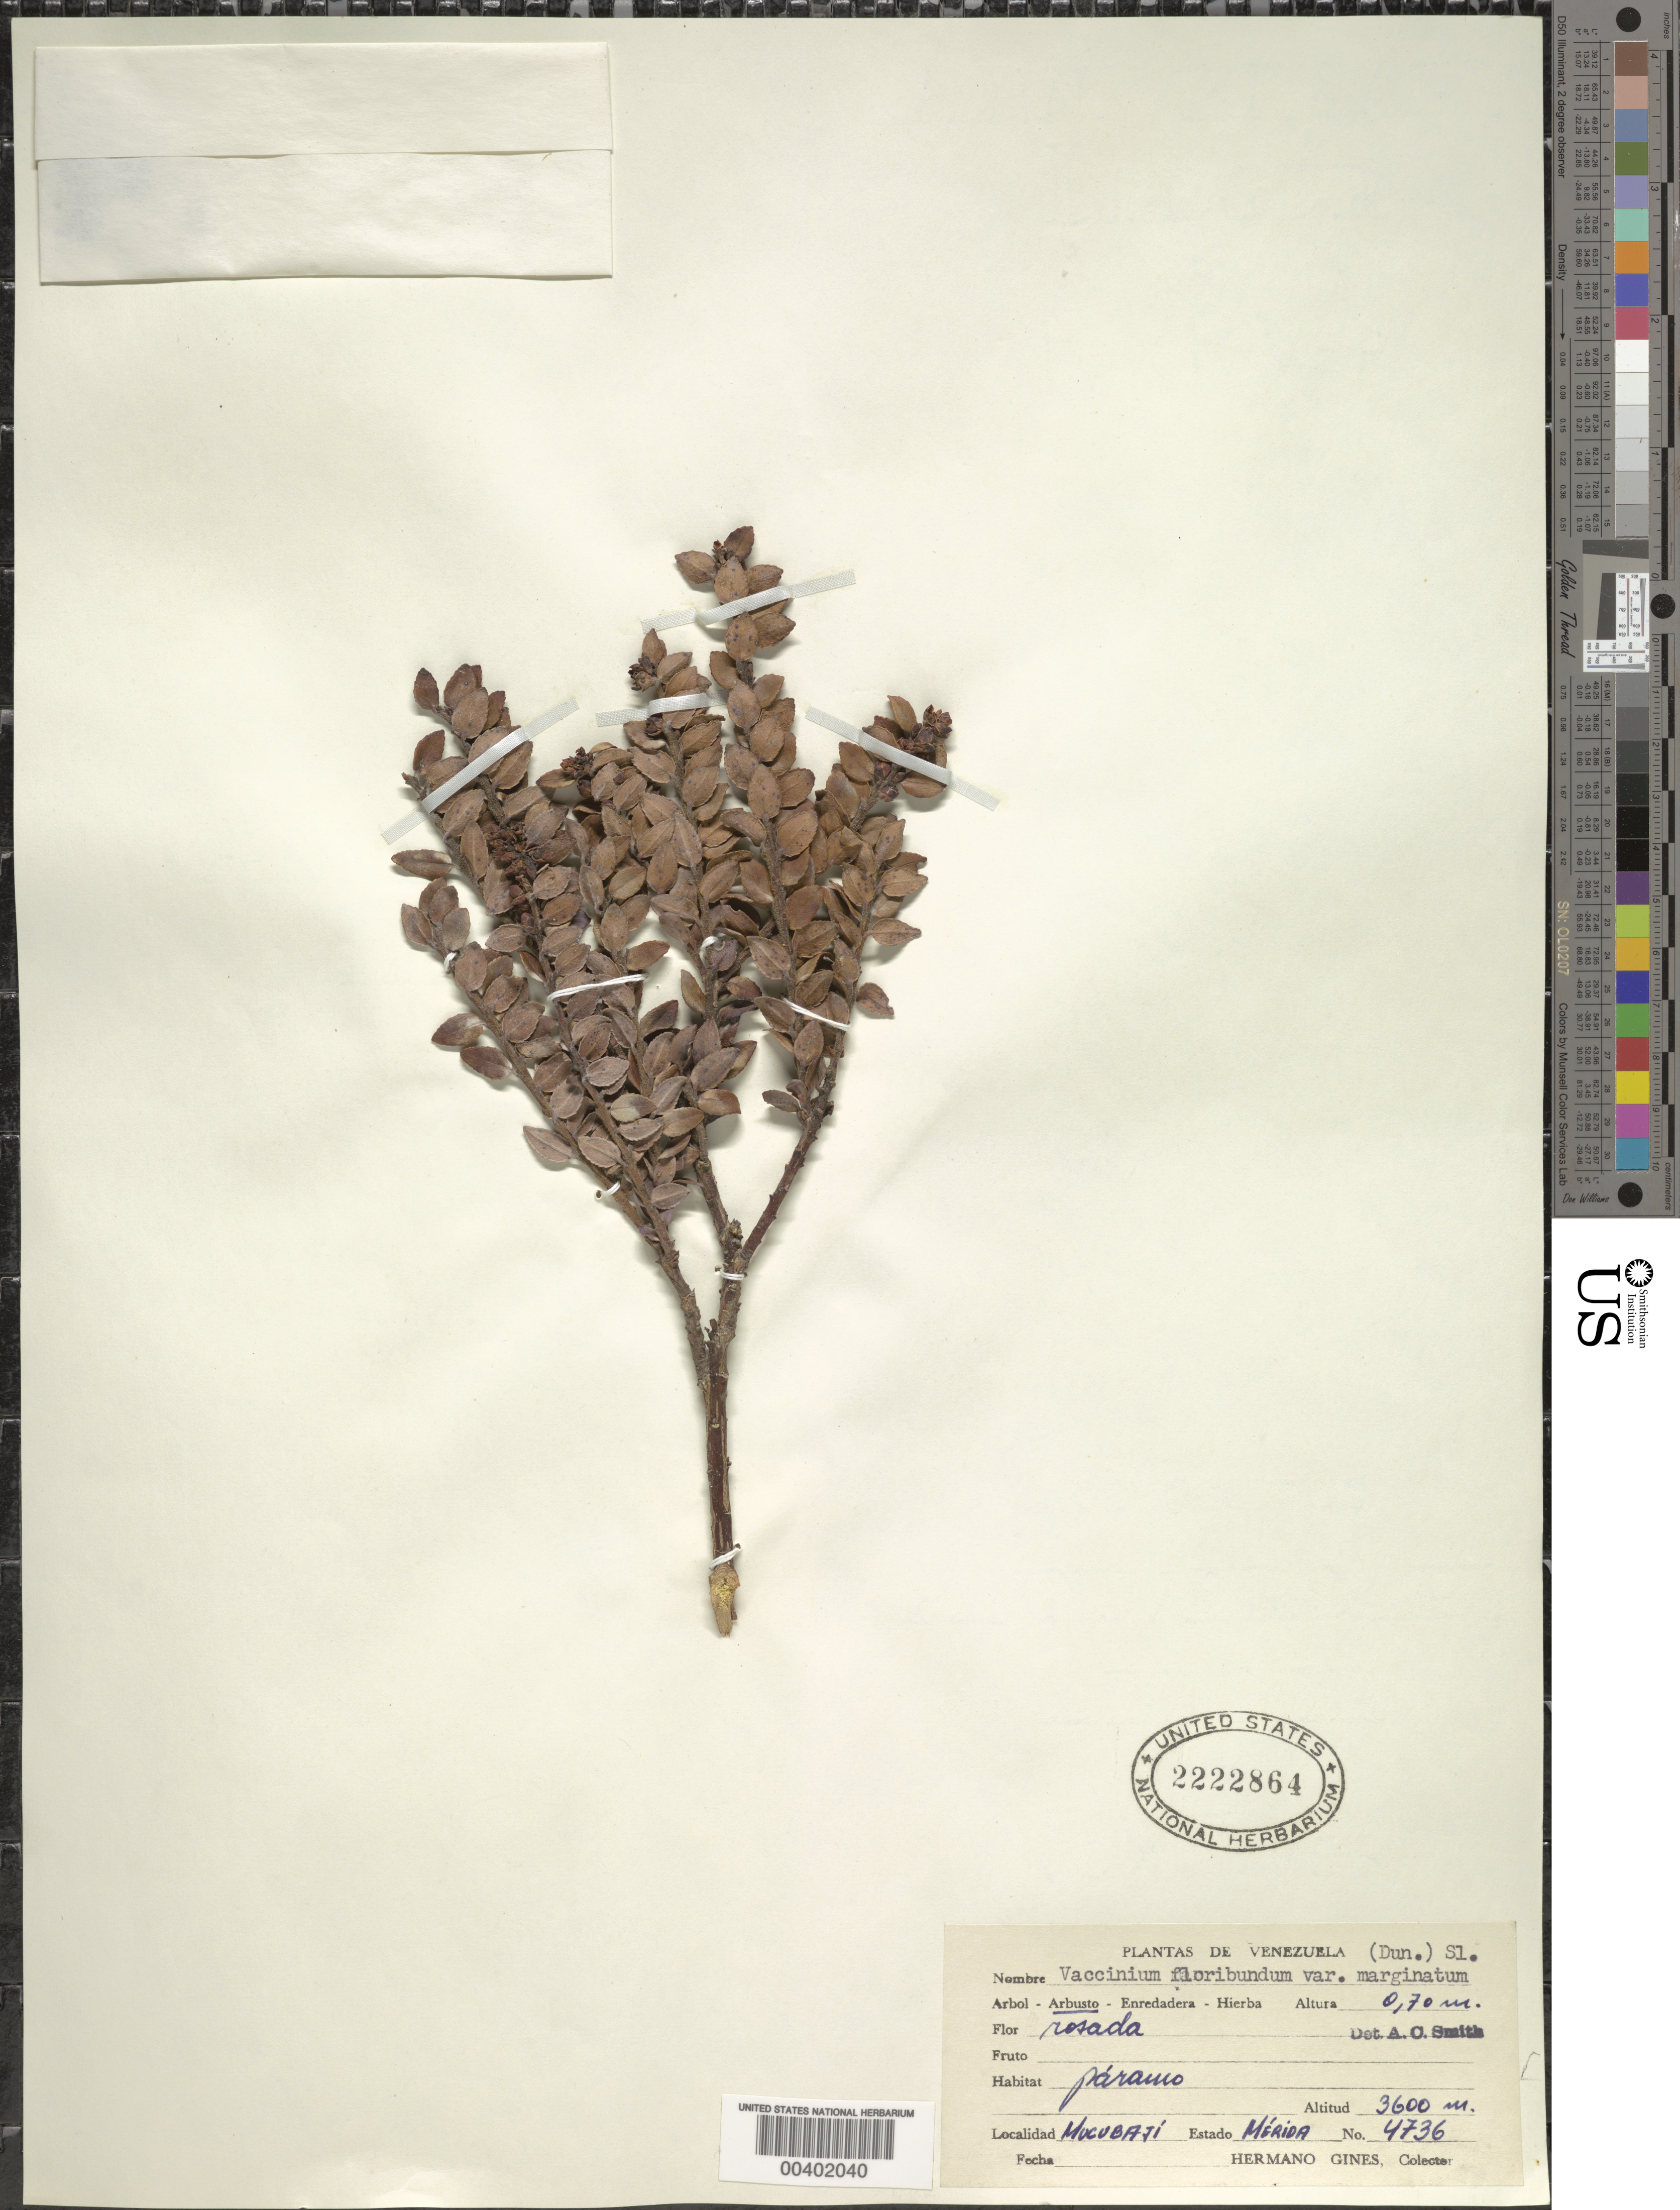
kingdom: Plantae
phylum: Tracheophyta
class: Magnoliopsida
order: Ericales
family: Ericaceae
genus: Vaccinium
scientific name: Vaccinium floribundum var. ramosissimum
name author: Kunth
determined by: Smith, A. C.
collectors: Bro. Gines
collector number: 4736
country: Venezuela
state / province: Mérida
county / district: Rangel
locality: Mucubají (Páramo) Mucubaji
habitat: páramo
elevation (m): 3600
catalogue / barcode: US 2222864